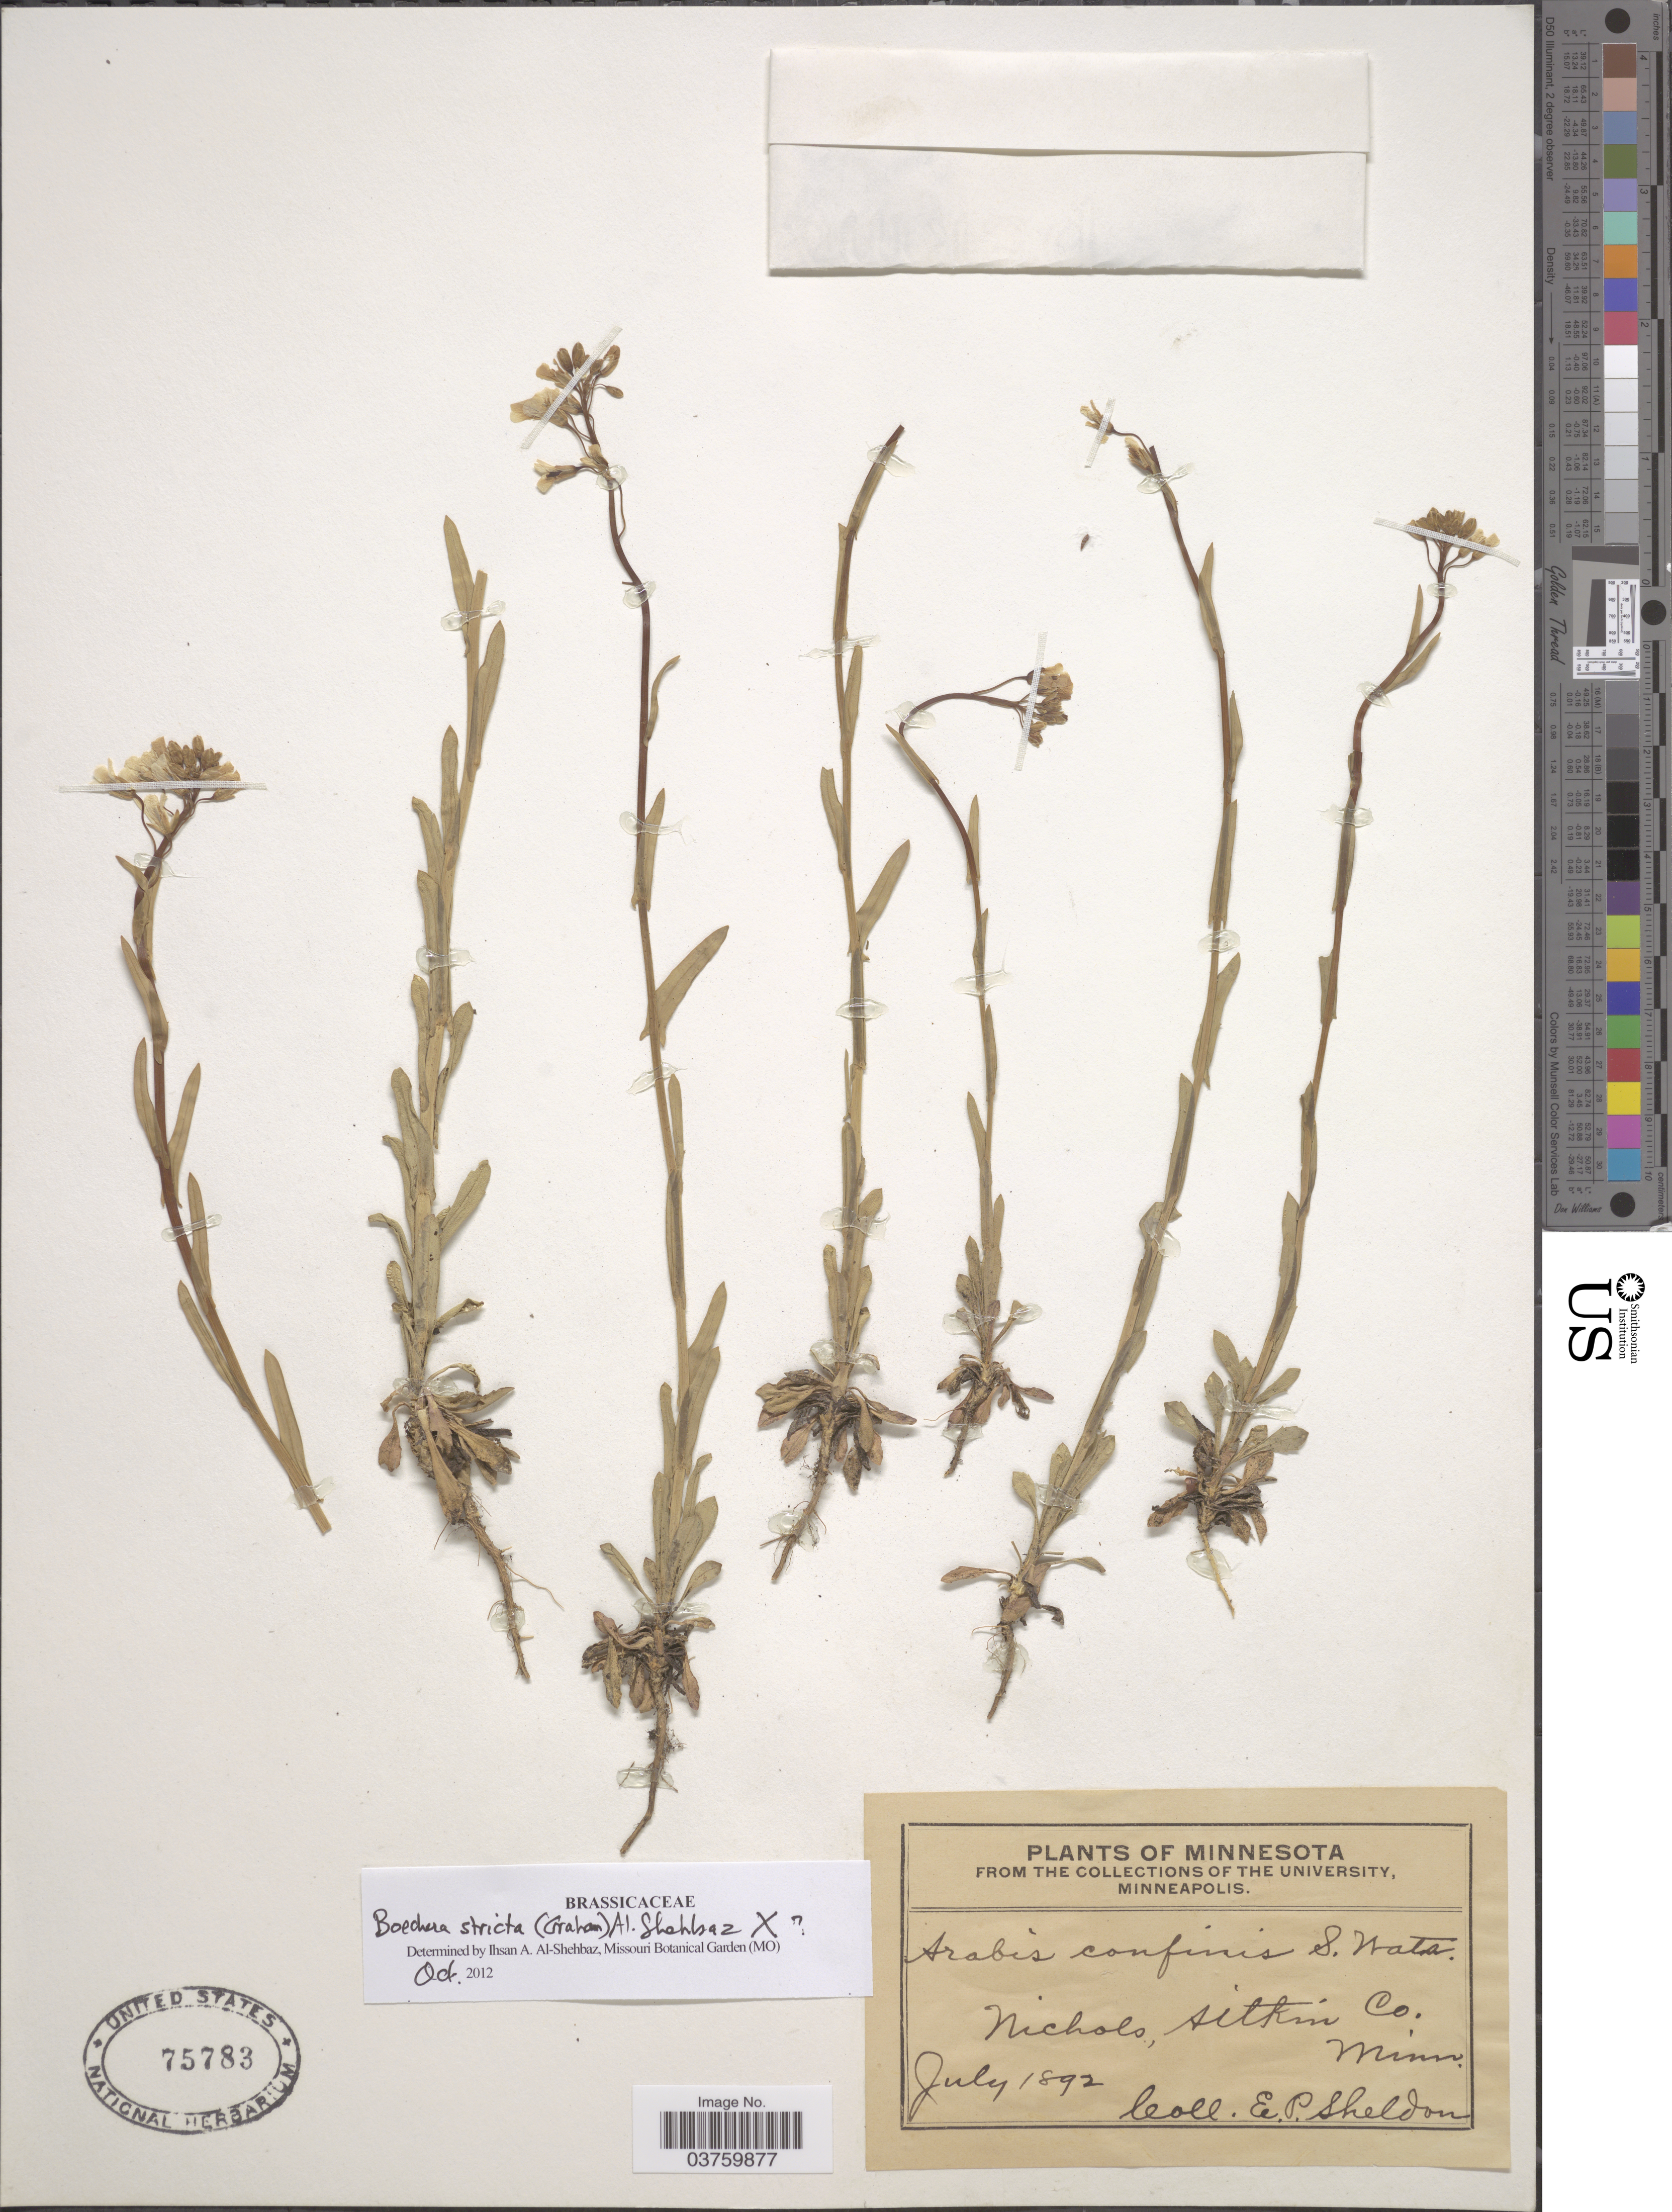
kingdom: Plantae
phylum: Tracheophyta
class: Magnoliopsida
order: Brassicales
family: Brassicaceae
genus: Boechera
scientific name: Boechera stricta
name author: (Graham) Al-Shehbaz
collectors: E. P. Sheldon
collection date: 1892-07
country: United States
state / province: Minnesota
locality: Nichols, Aitkin Co.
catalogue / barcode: US 75783